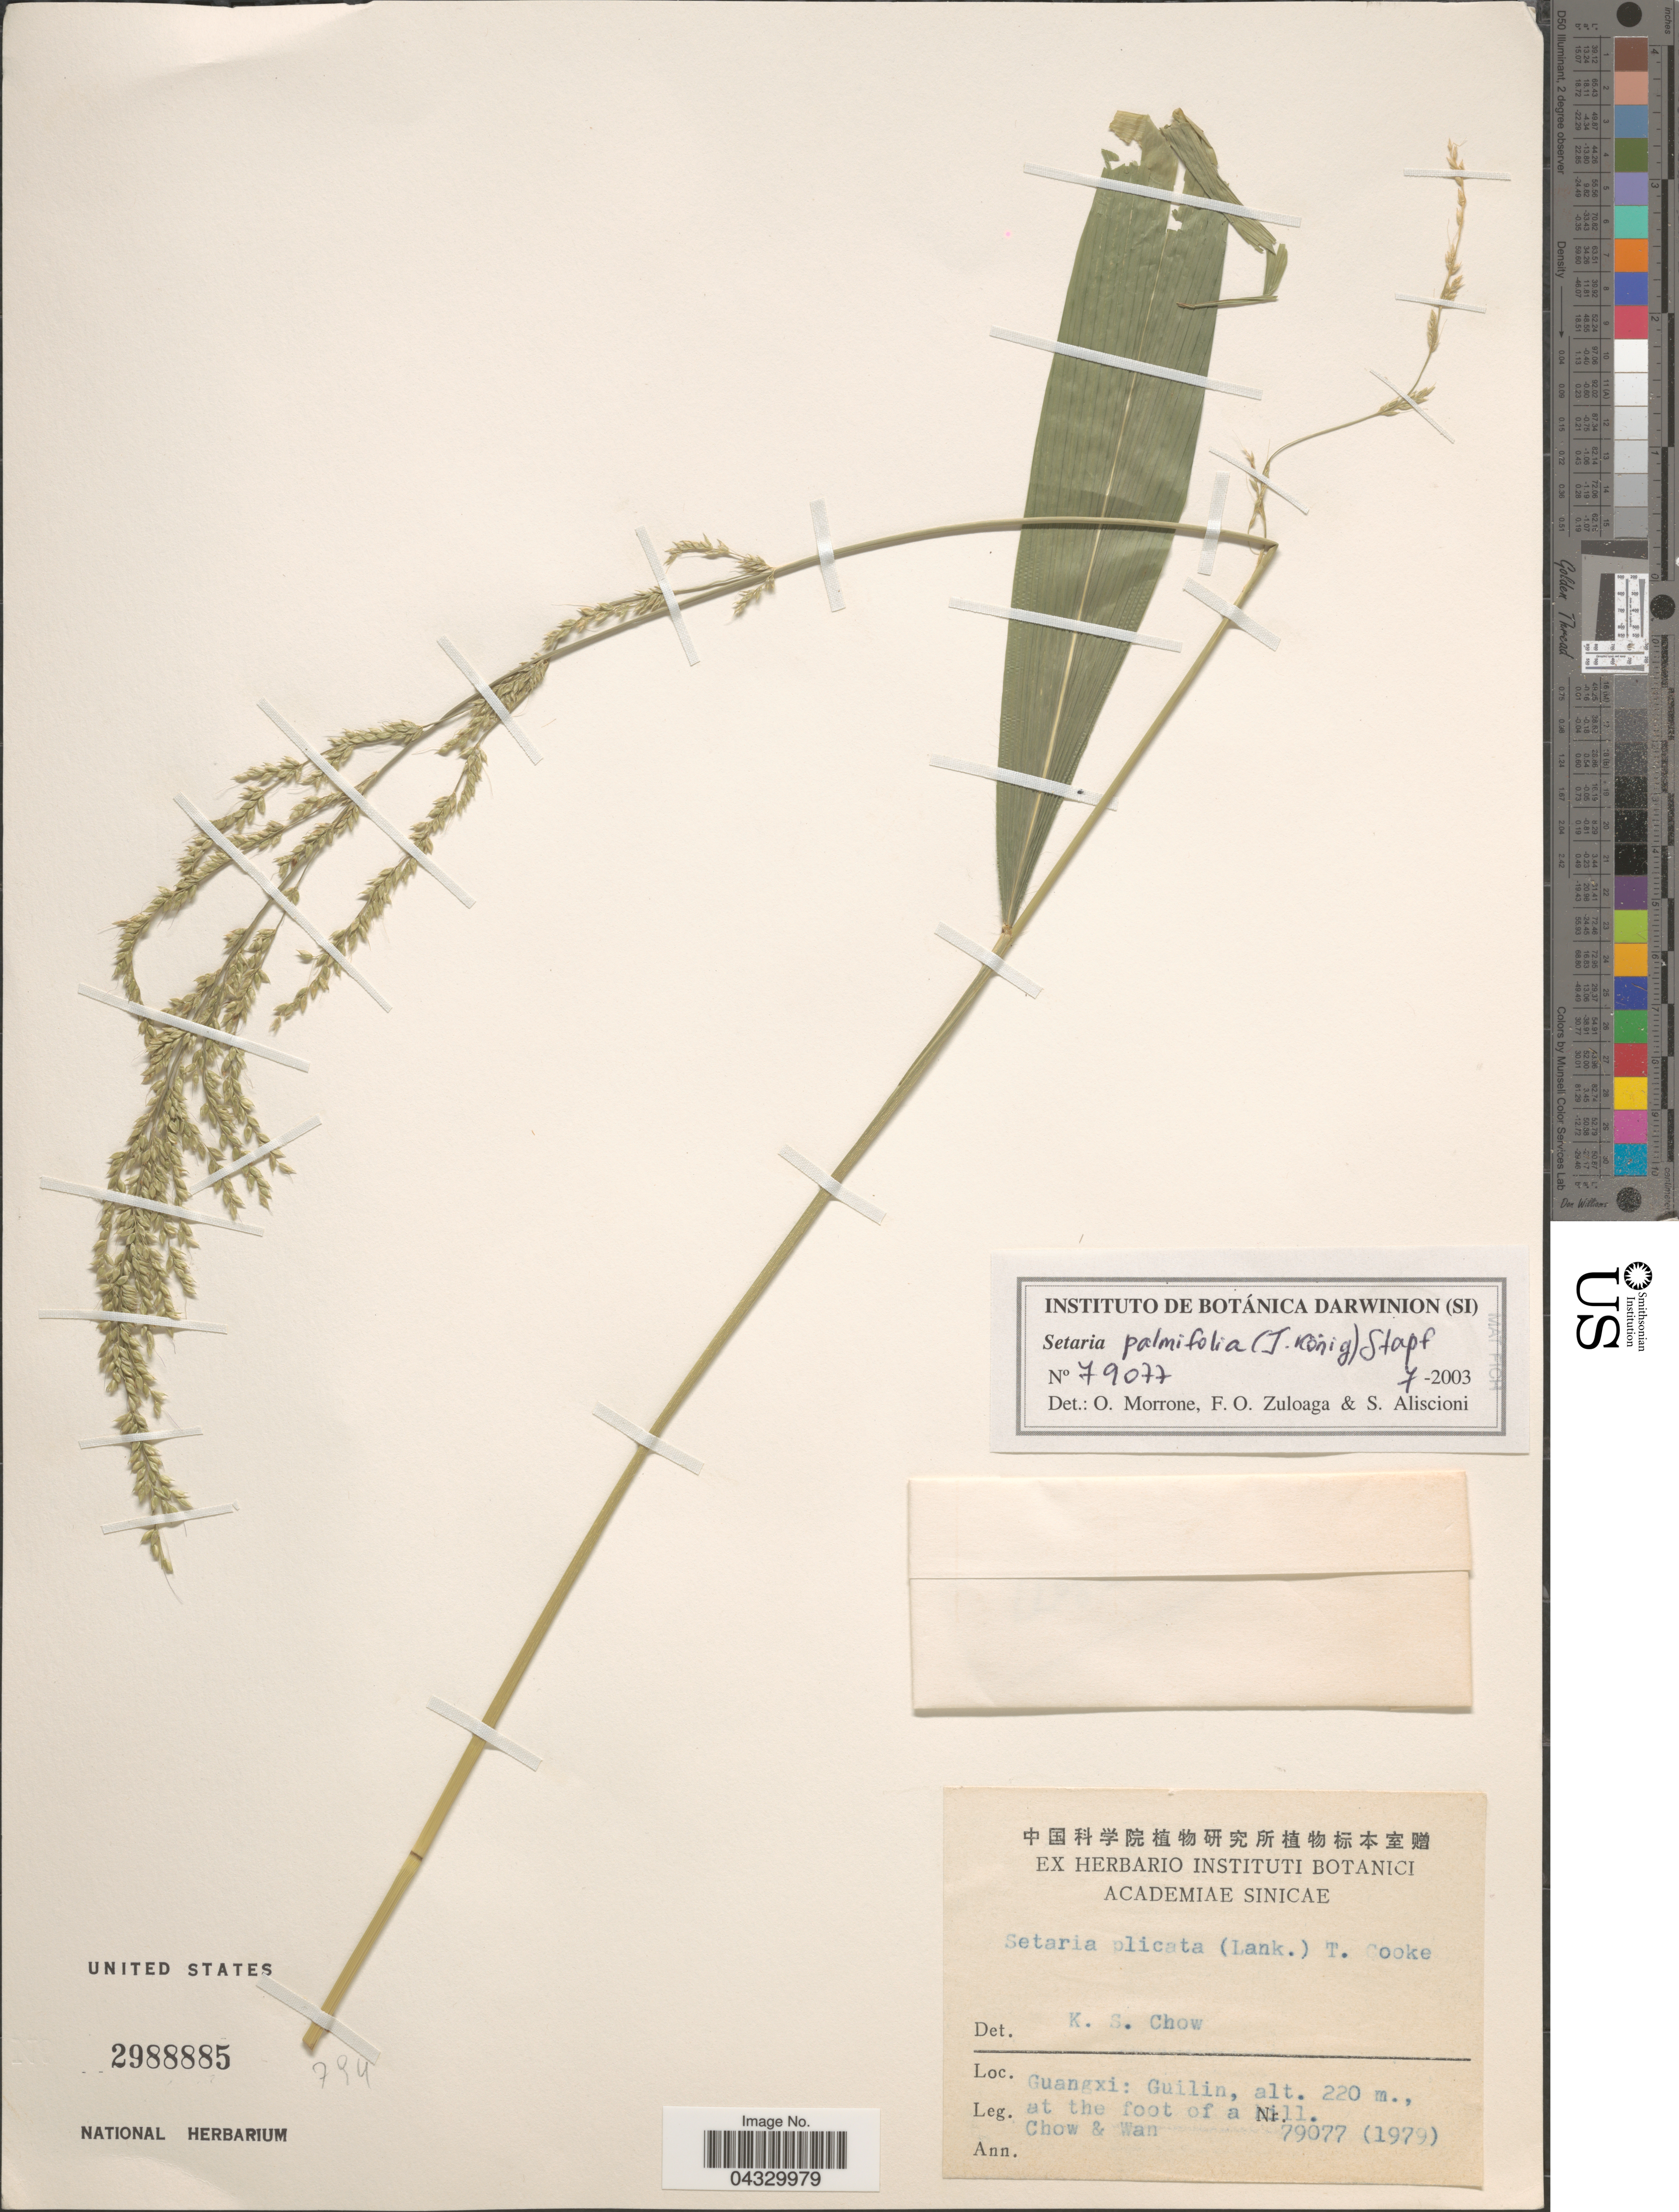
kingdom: Plantae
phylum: Tracheophyta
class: Liliopsida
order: Poales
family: Poaceae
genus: Setaria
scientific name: Setaria palmifolia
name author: (J. Koenig) Stapf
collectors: Chow, -- & -. Wan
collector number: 79077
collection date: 1979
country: China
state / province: Guangxi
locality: Guilin, at the foot of a hill.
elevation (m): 220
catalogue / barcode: US 2988885